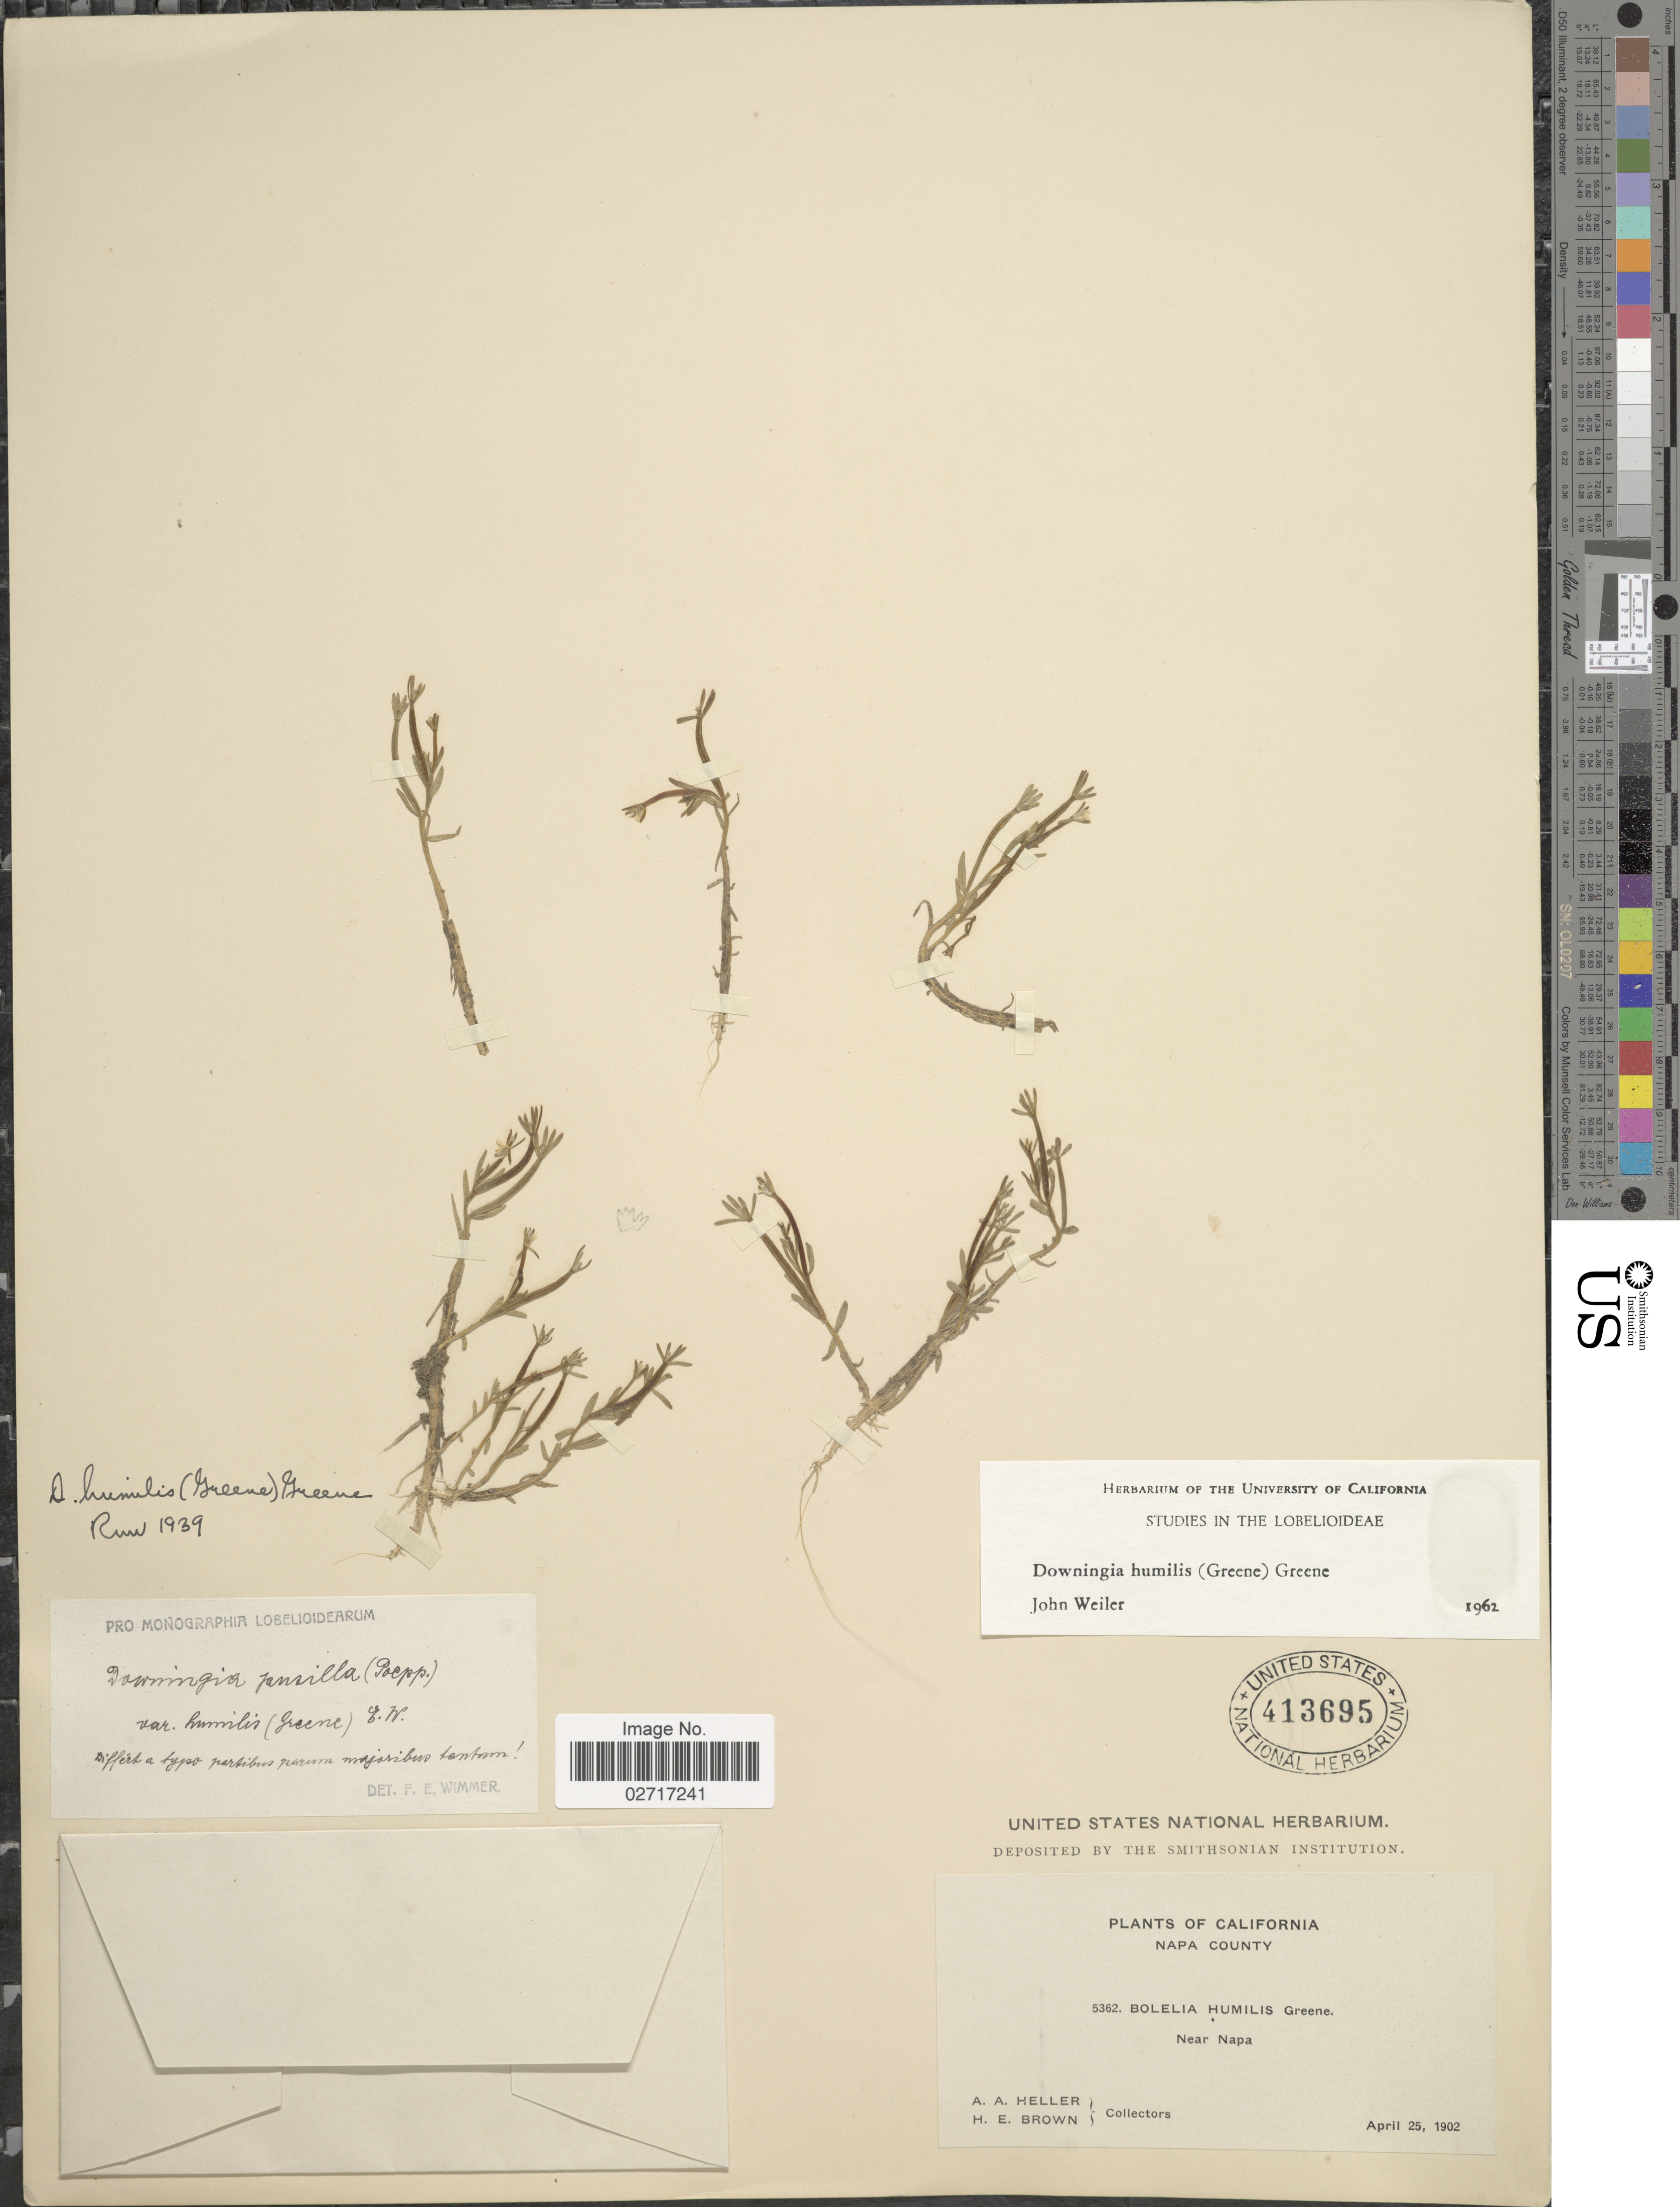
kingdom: Plantae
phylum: Tracheophyta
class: Magnoliopsida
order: Asterales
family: Campanulaceae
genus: Downingia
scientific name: Downingia humilis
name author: (S.W. Greene) Rattan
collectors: A. A. Heller & H. E. Brown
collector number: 5362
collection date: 1902-04-25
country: United States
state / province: California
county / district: Napa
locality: Napa County. Near Napa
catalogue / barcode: US 413695